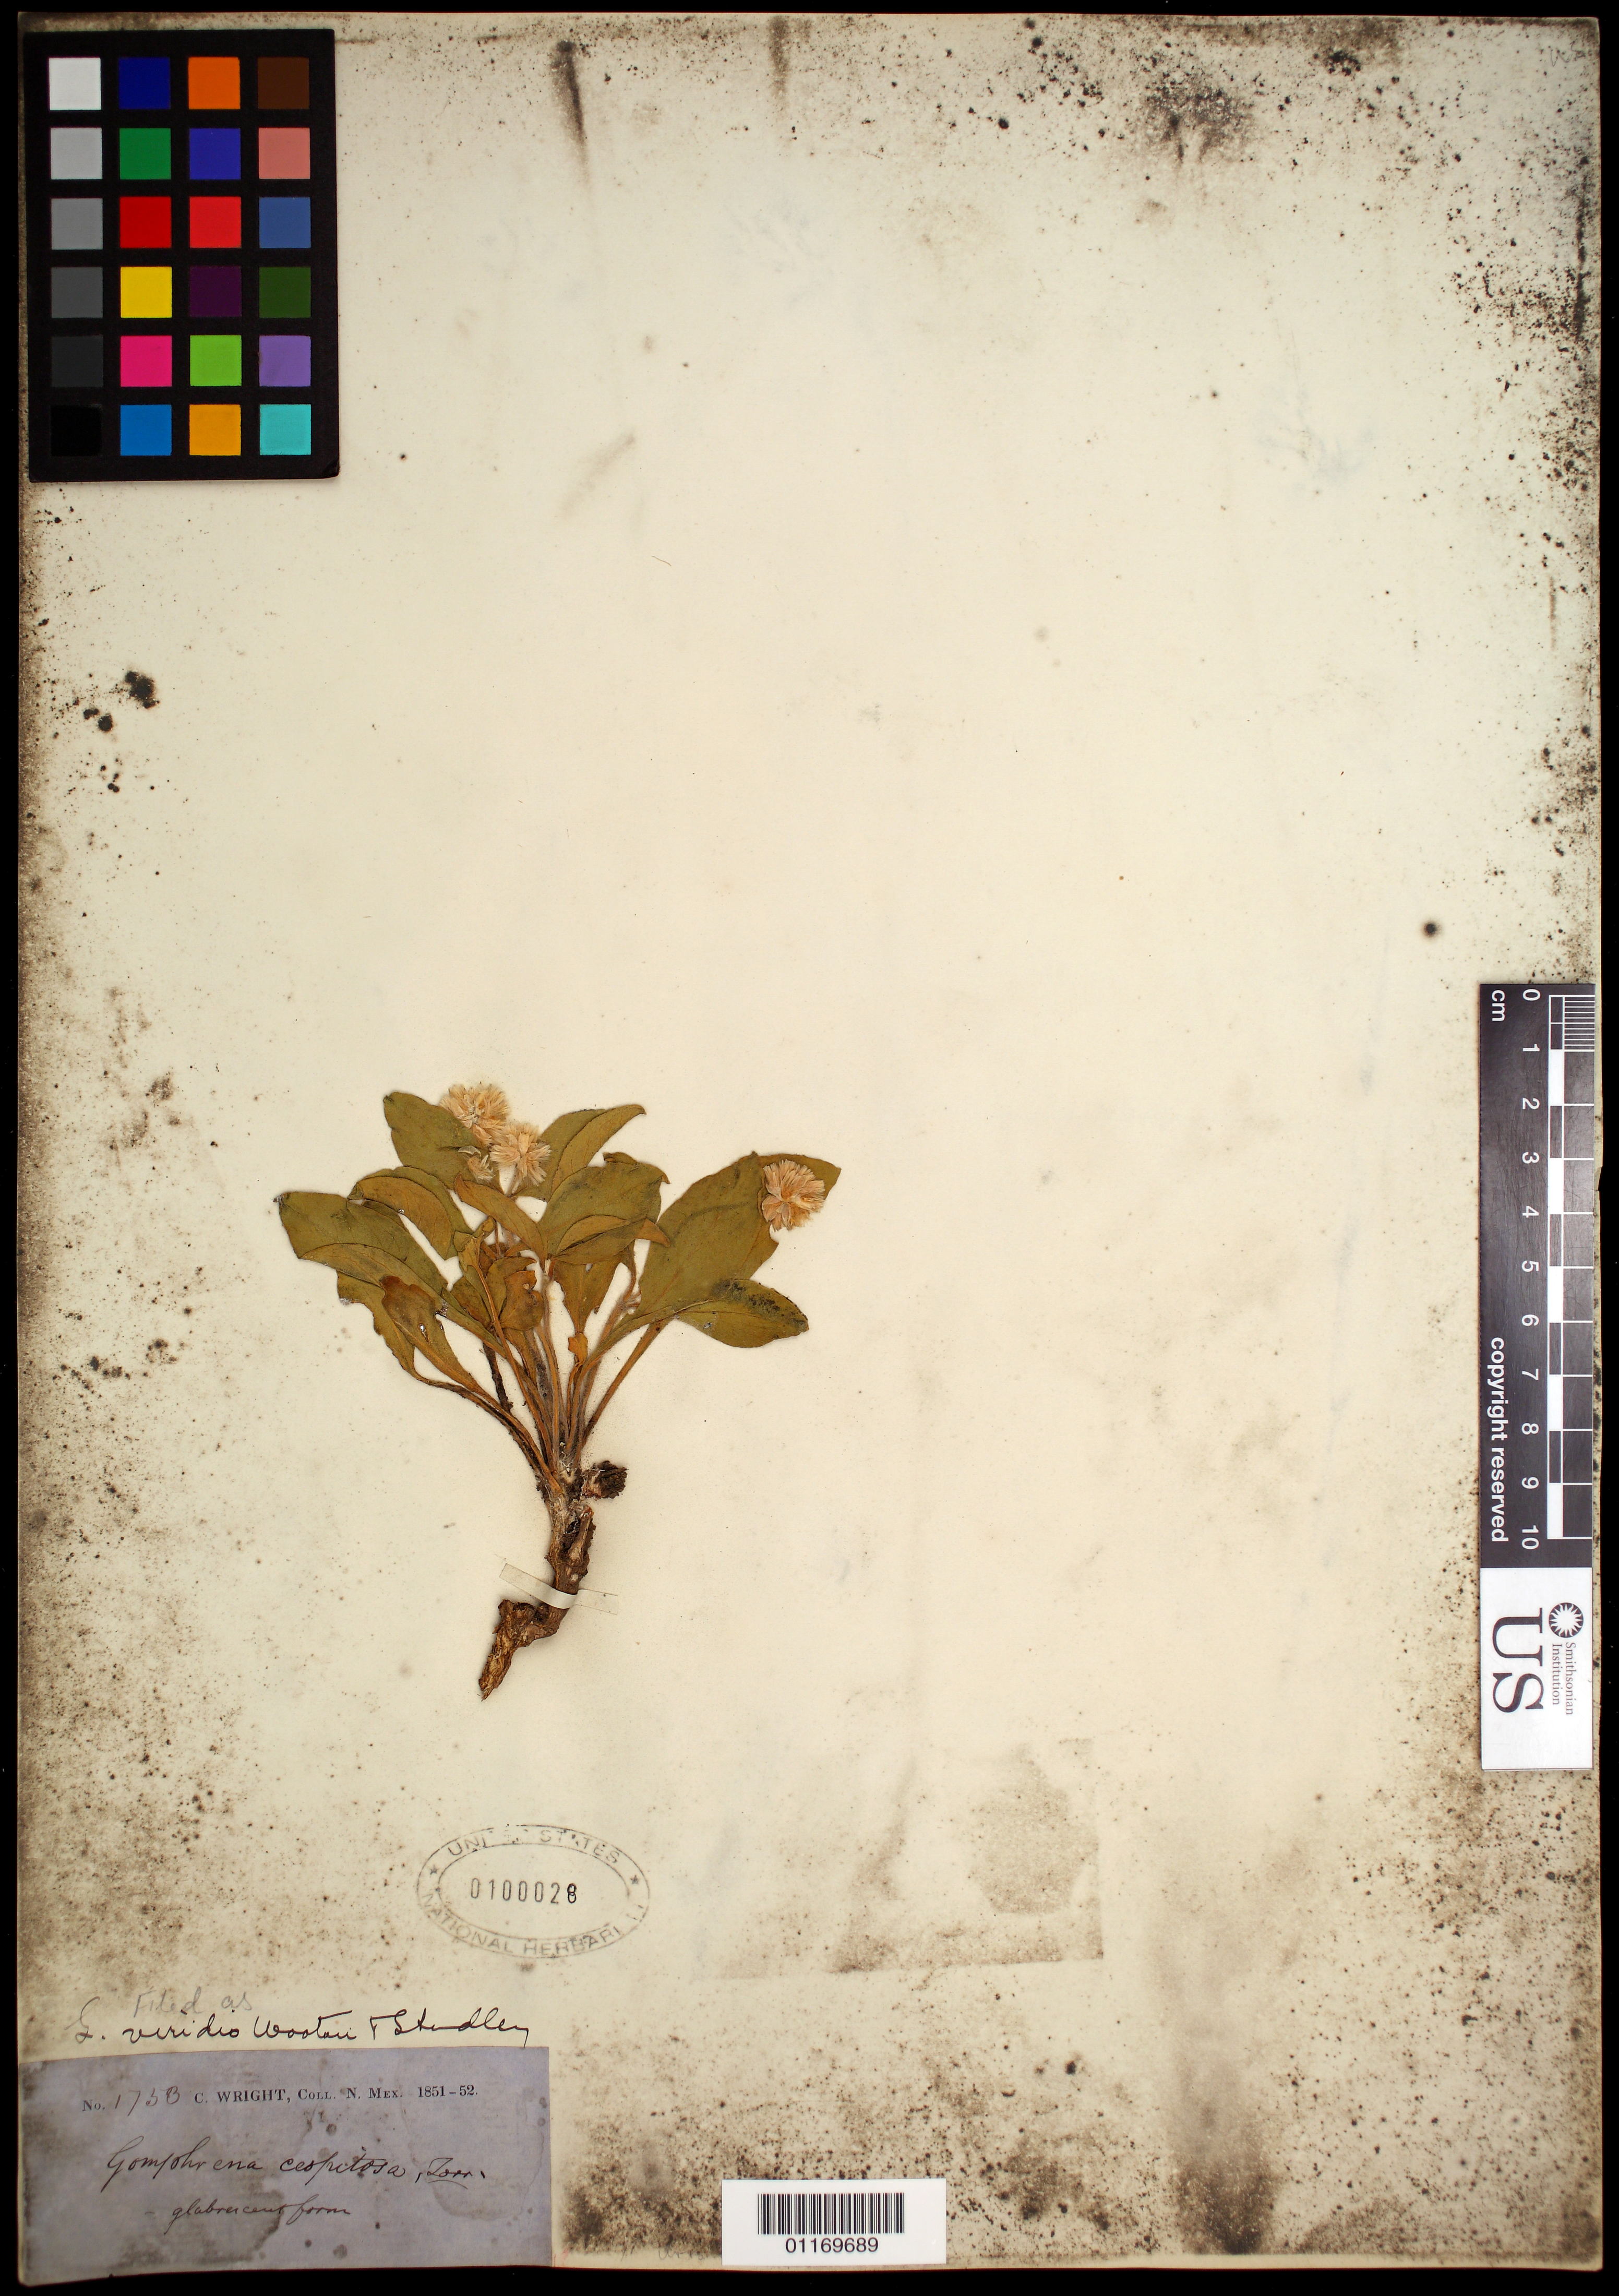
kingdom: Plantae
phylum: Tracheophyta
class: Magnoliopsida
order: Caryophyllales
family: Amaranthaceae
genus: Gomphrena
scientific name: Gomphrena viridis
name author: Wooton & Standl.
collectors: C. Wright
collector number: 1750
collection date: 1851/1852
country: United States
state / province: New Mexico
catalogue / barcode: US 100028